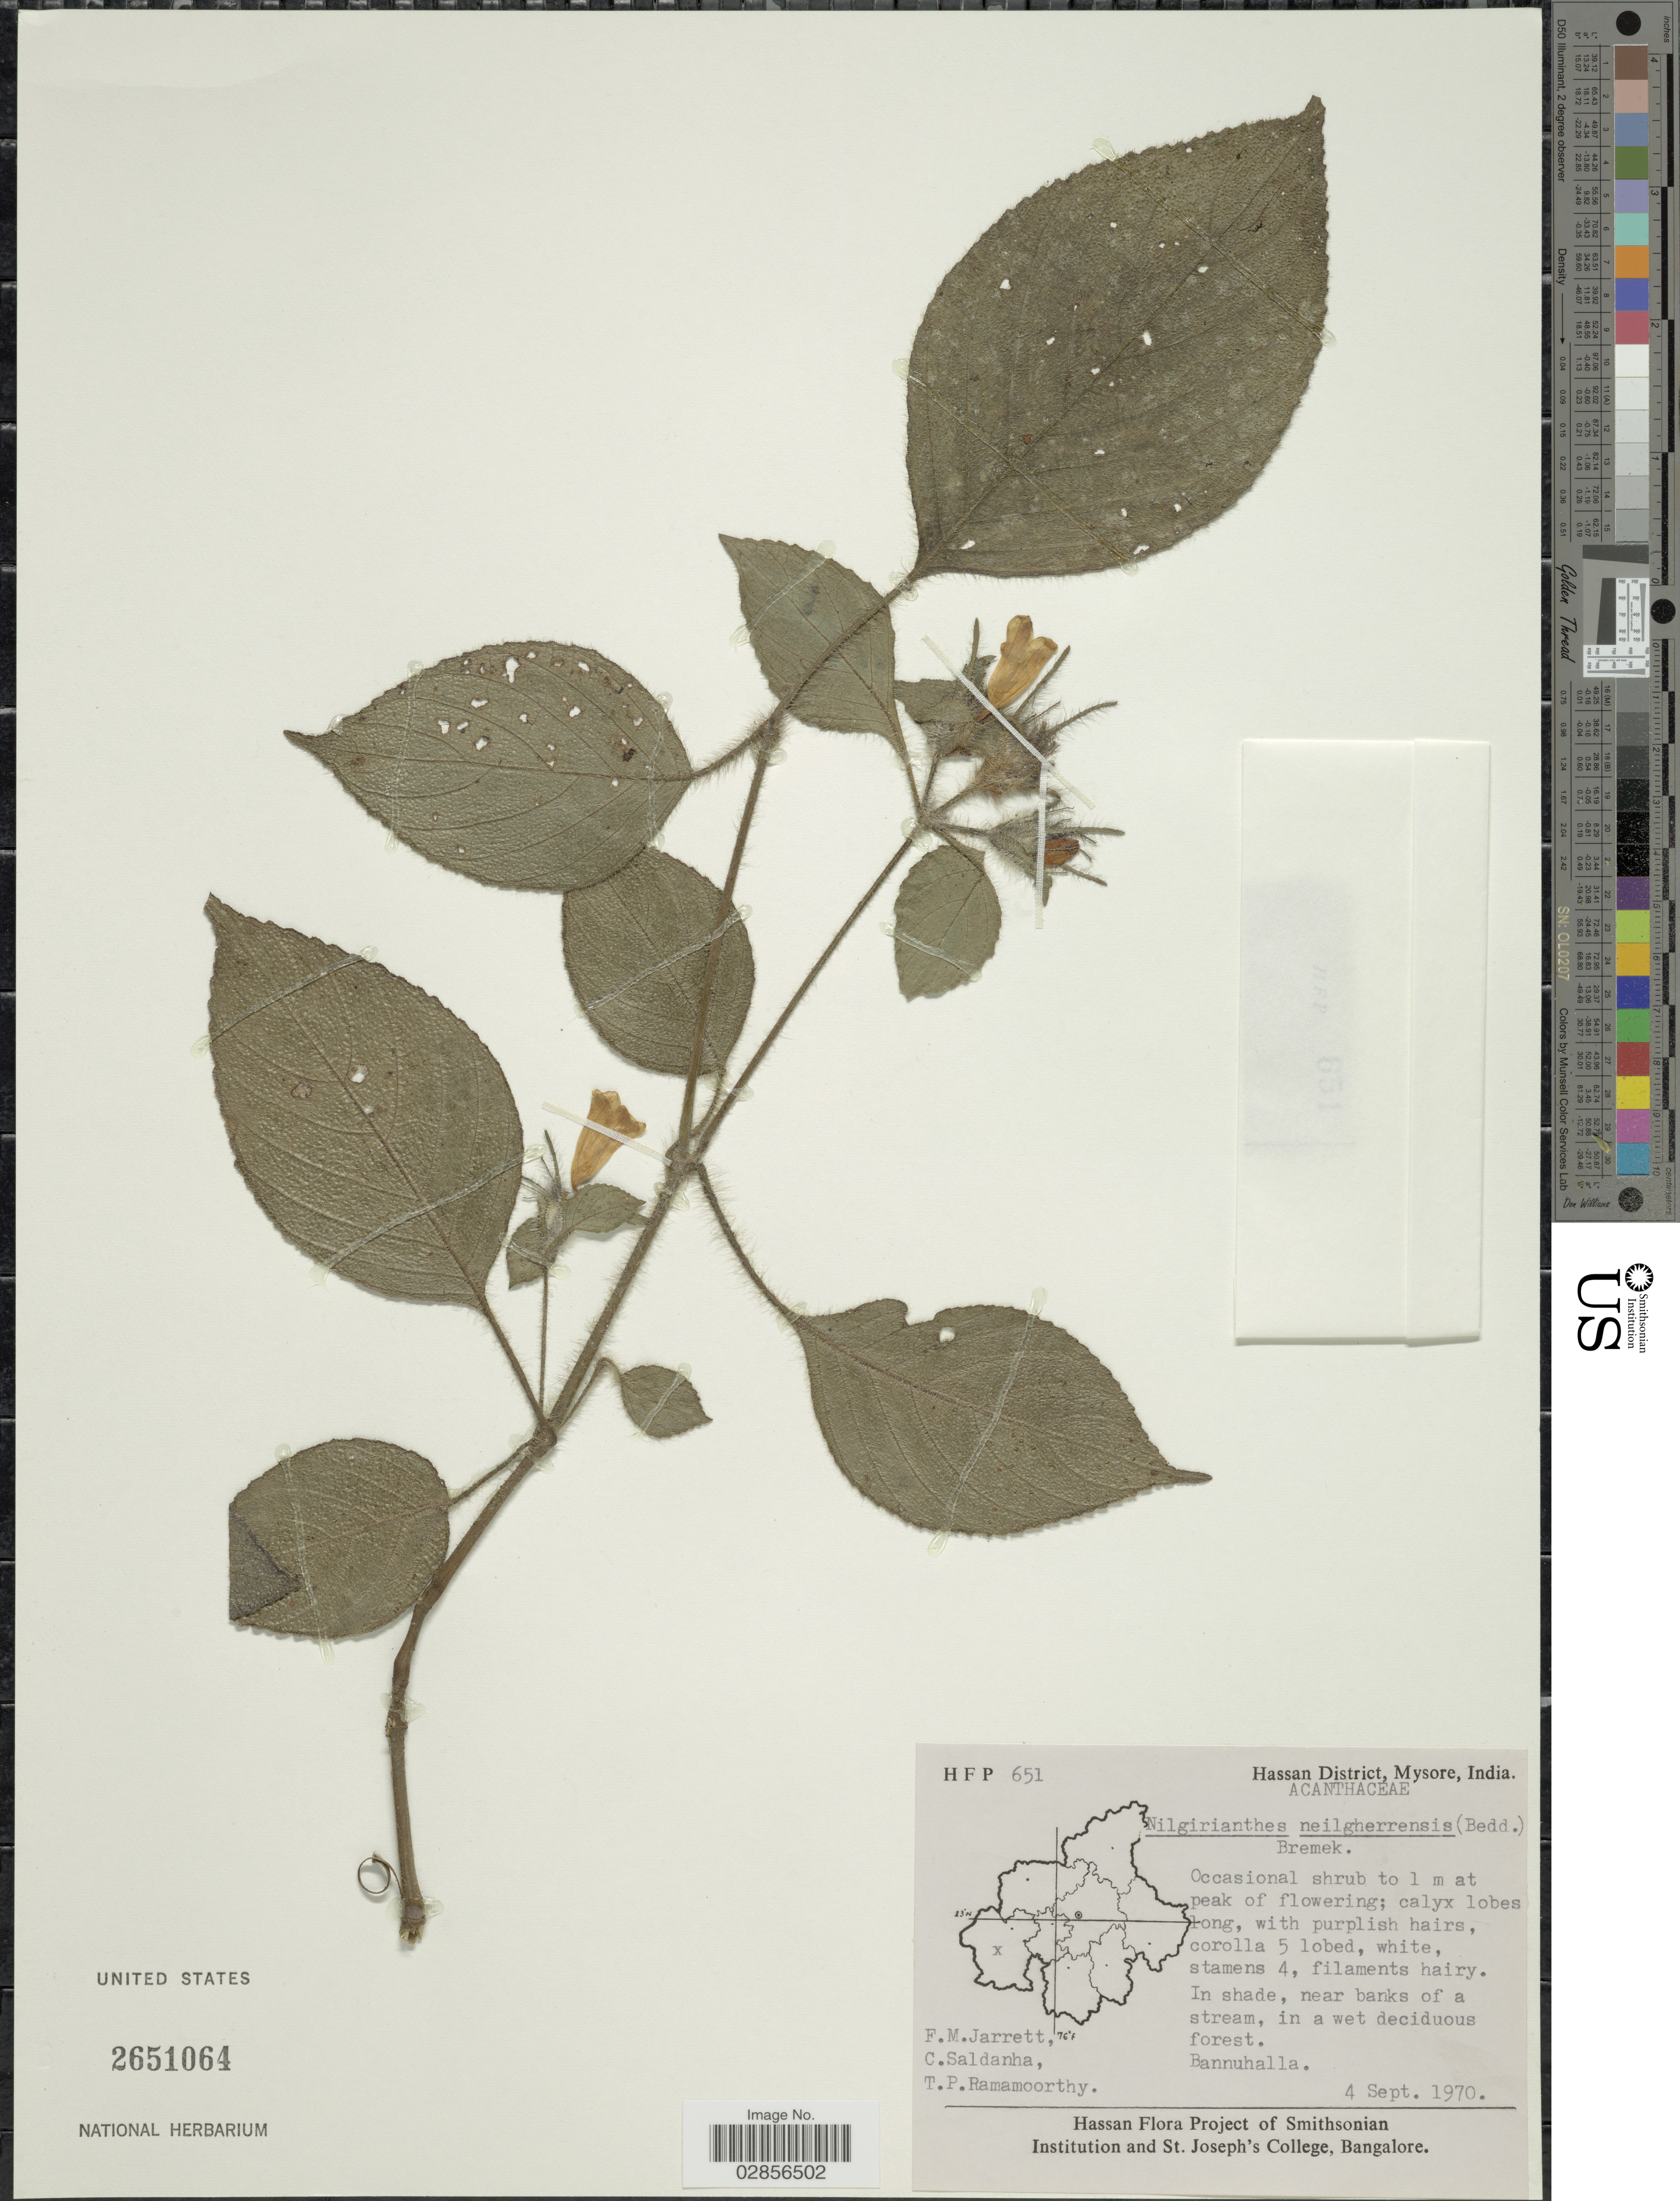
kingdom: Plantae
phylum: Tracheophyta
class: Magnoliopsida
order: Lamiales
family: Acanthaceae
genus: Strobilanthes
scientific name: Strobilanthes neilgherrensis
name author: Bedd.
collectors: F. M. Jarrett, C. Saldanha & T. P. Ramamoorthy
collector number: HFP651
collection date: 1970-09-04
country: India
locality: Hassan District, Mysore. Bannuhalla.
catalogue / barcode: US 2651064